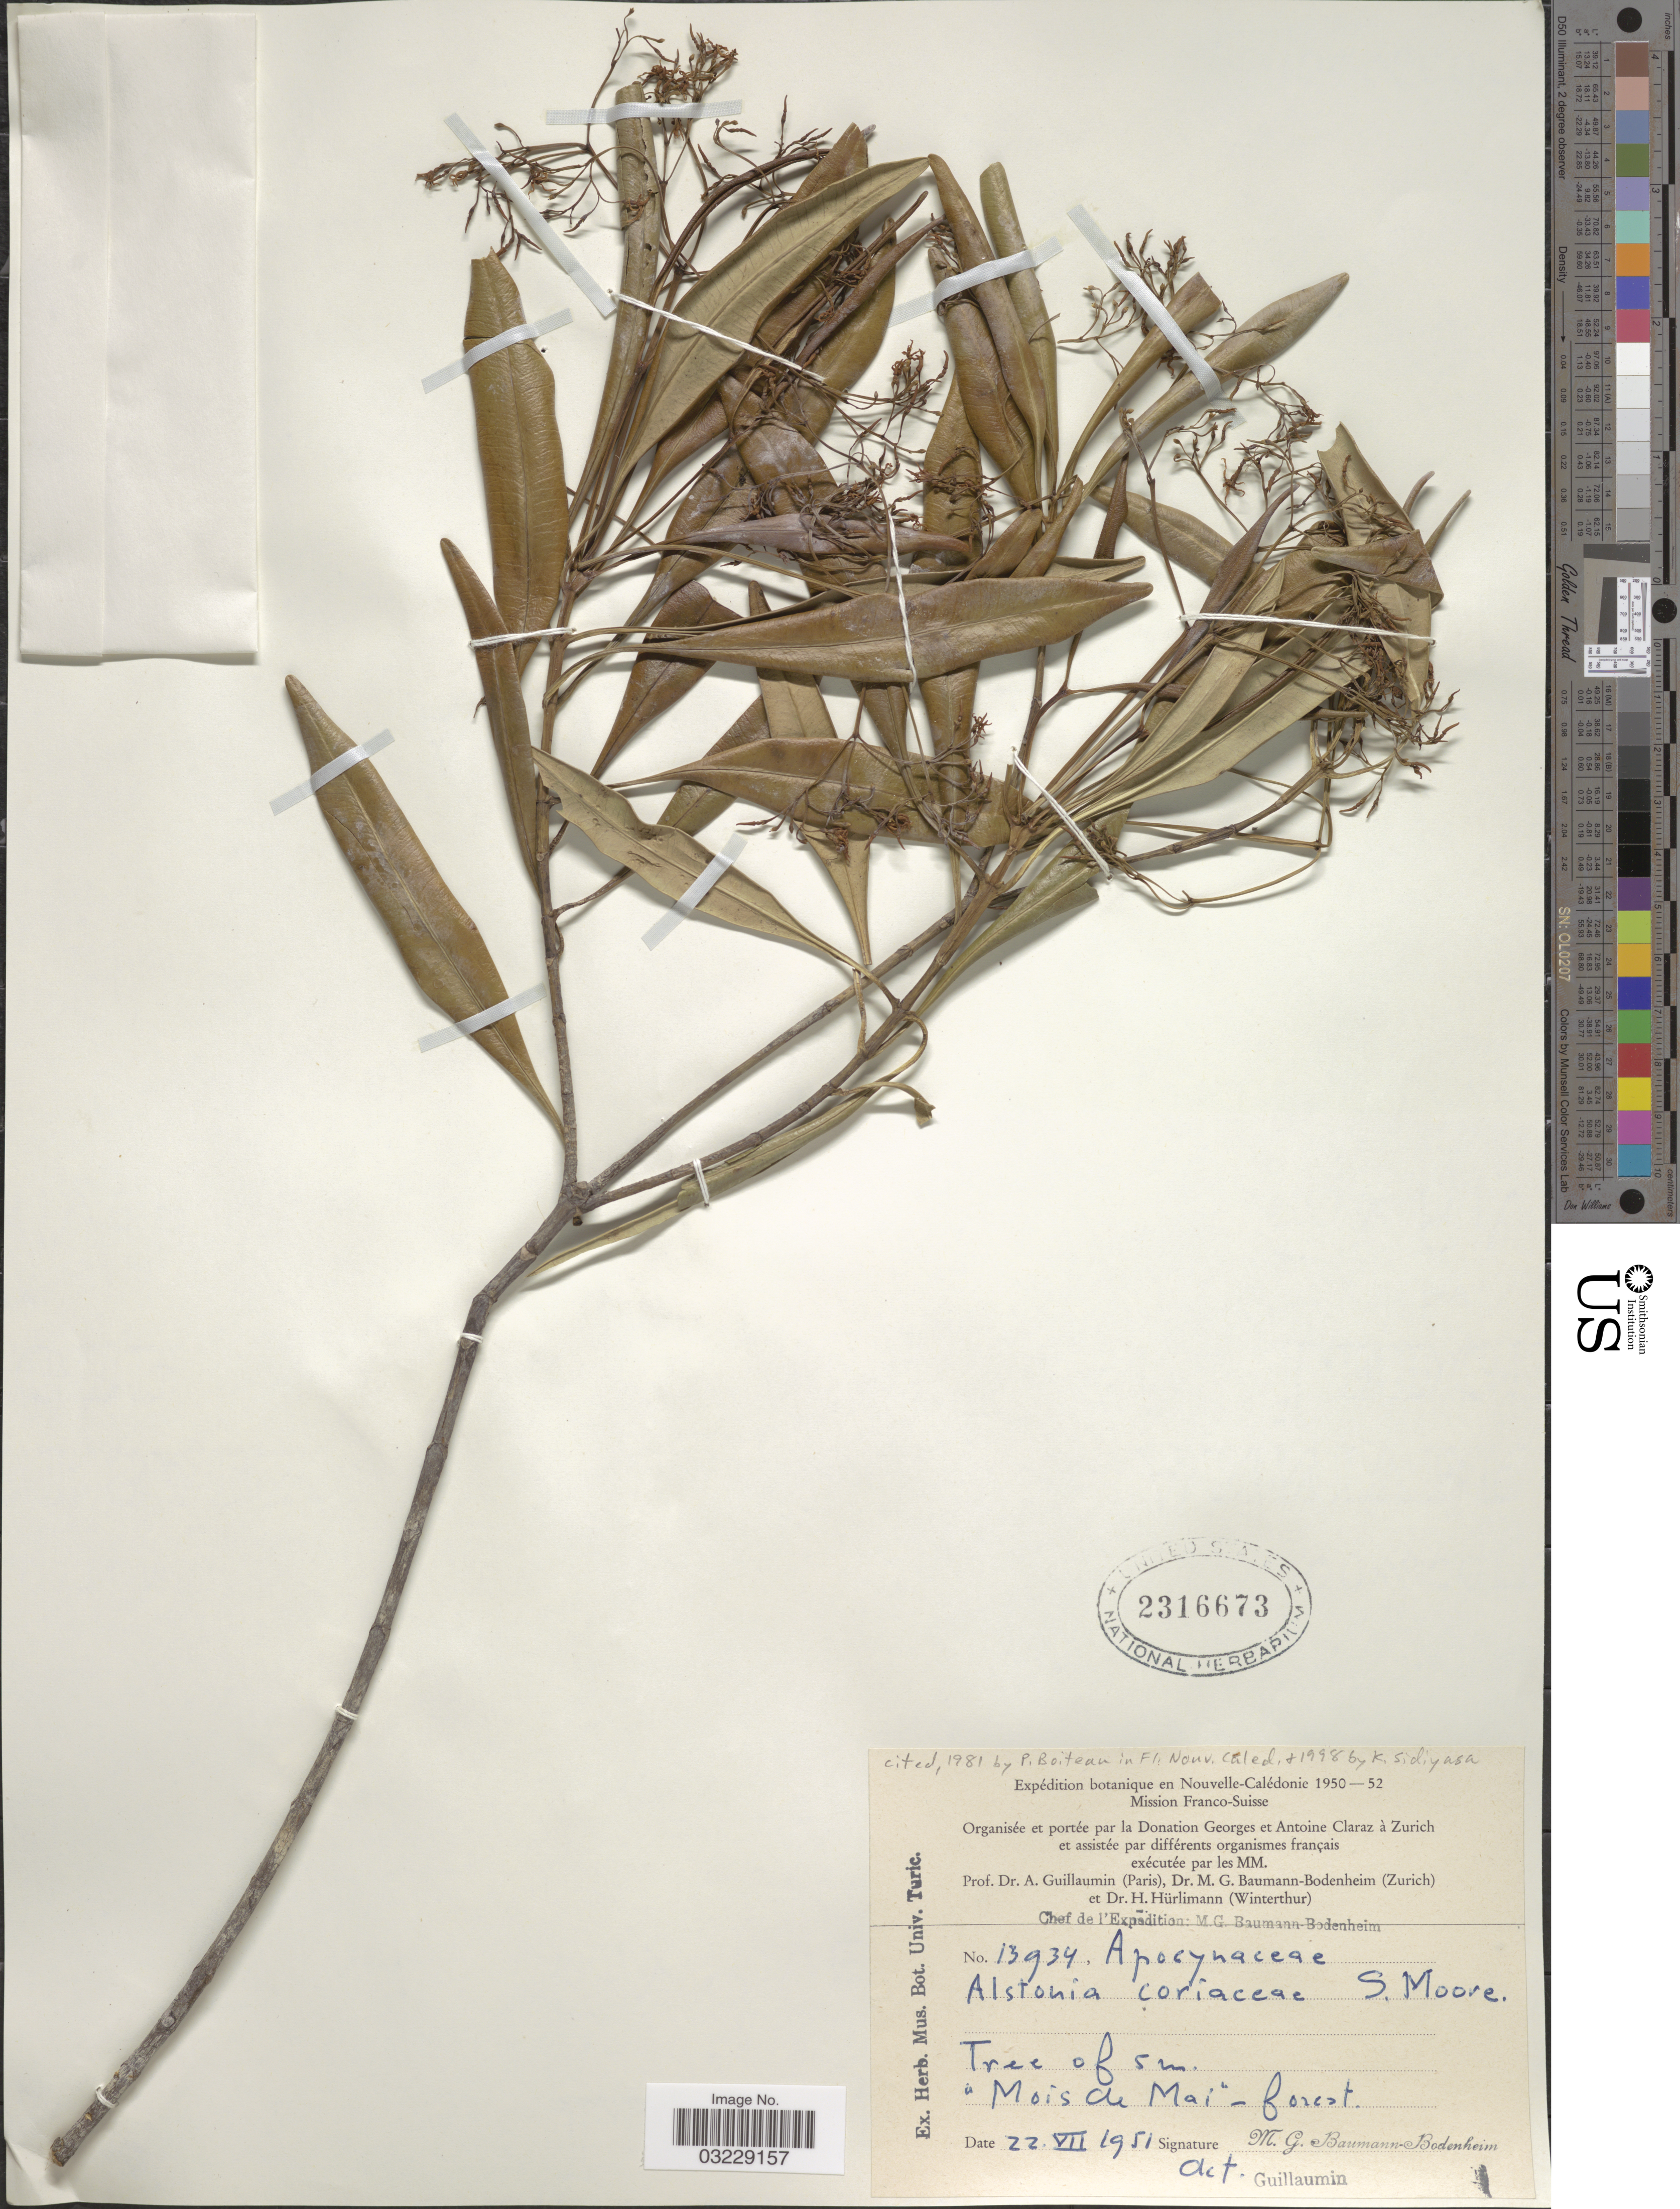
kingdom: Plantae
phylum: Tracheophyta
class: Magnoliopsida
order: Gentianales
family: Apocynaceae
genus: Alstonia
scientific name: Alstonia coriacea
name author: Pancher ex S. Moore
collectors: M. G. Baumann-Bodenheim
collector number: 13934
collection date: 1951-07-22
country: New Caledonia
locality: Mois de Mai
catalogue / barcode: US 2316673